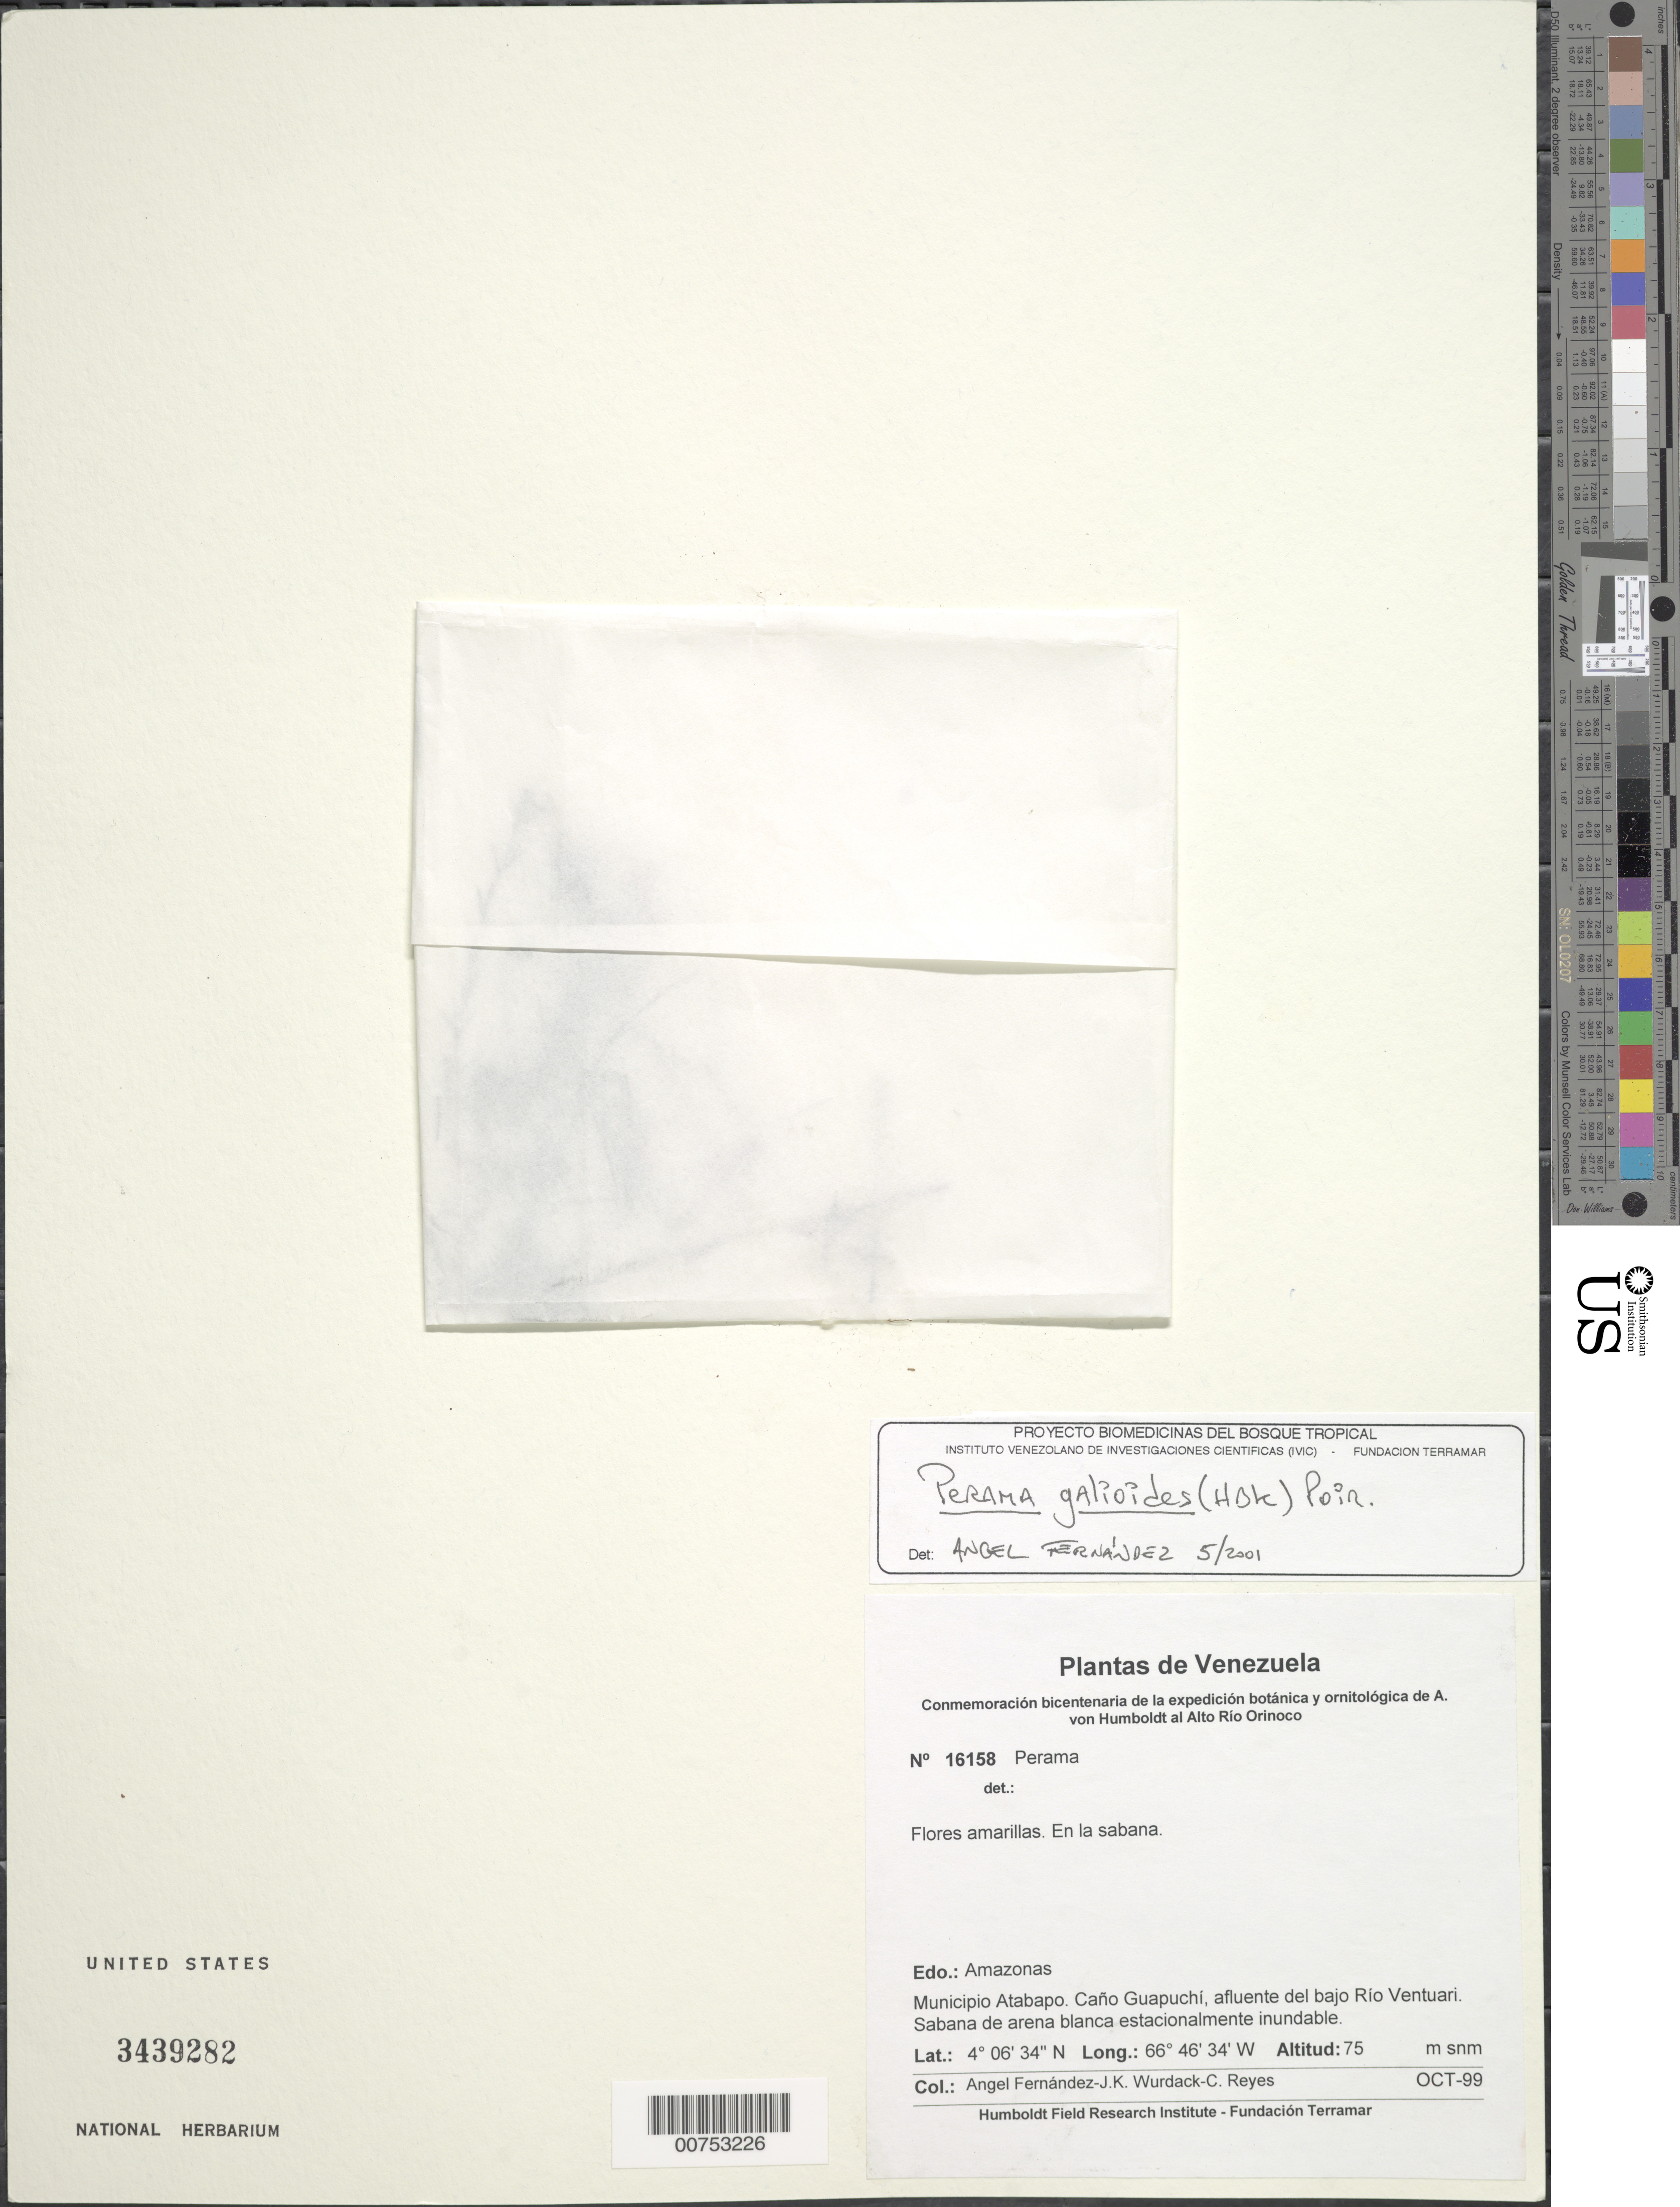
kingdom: Plantae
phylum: Tracheophyta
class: Magnoliopsida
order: Gentianales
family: Rubiaceae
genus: Perama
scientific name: Perama galioides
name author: (Kunth) Poir.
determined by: Fernández, A.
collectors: A. Fernández, K. Wurdack & C. Reyes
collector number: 16158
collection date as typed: Oct-99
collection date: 1999-10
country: Venezuela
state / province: Amazonas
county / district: Atabapo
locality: Caño Guapuchi, affluente del bajo Río Ventuari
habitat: Seasonally flooded white sand savanna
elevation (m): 75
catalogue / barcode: US 3439282